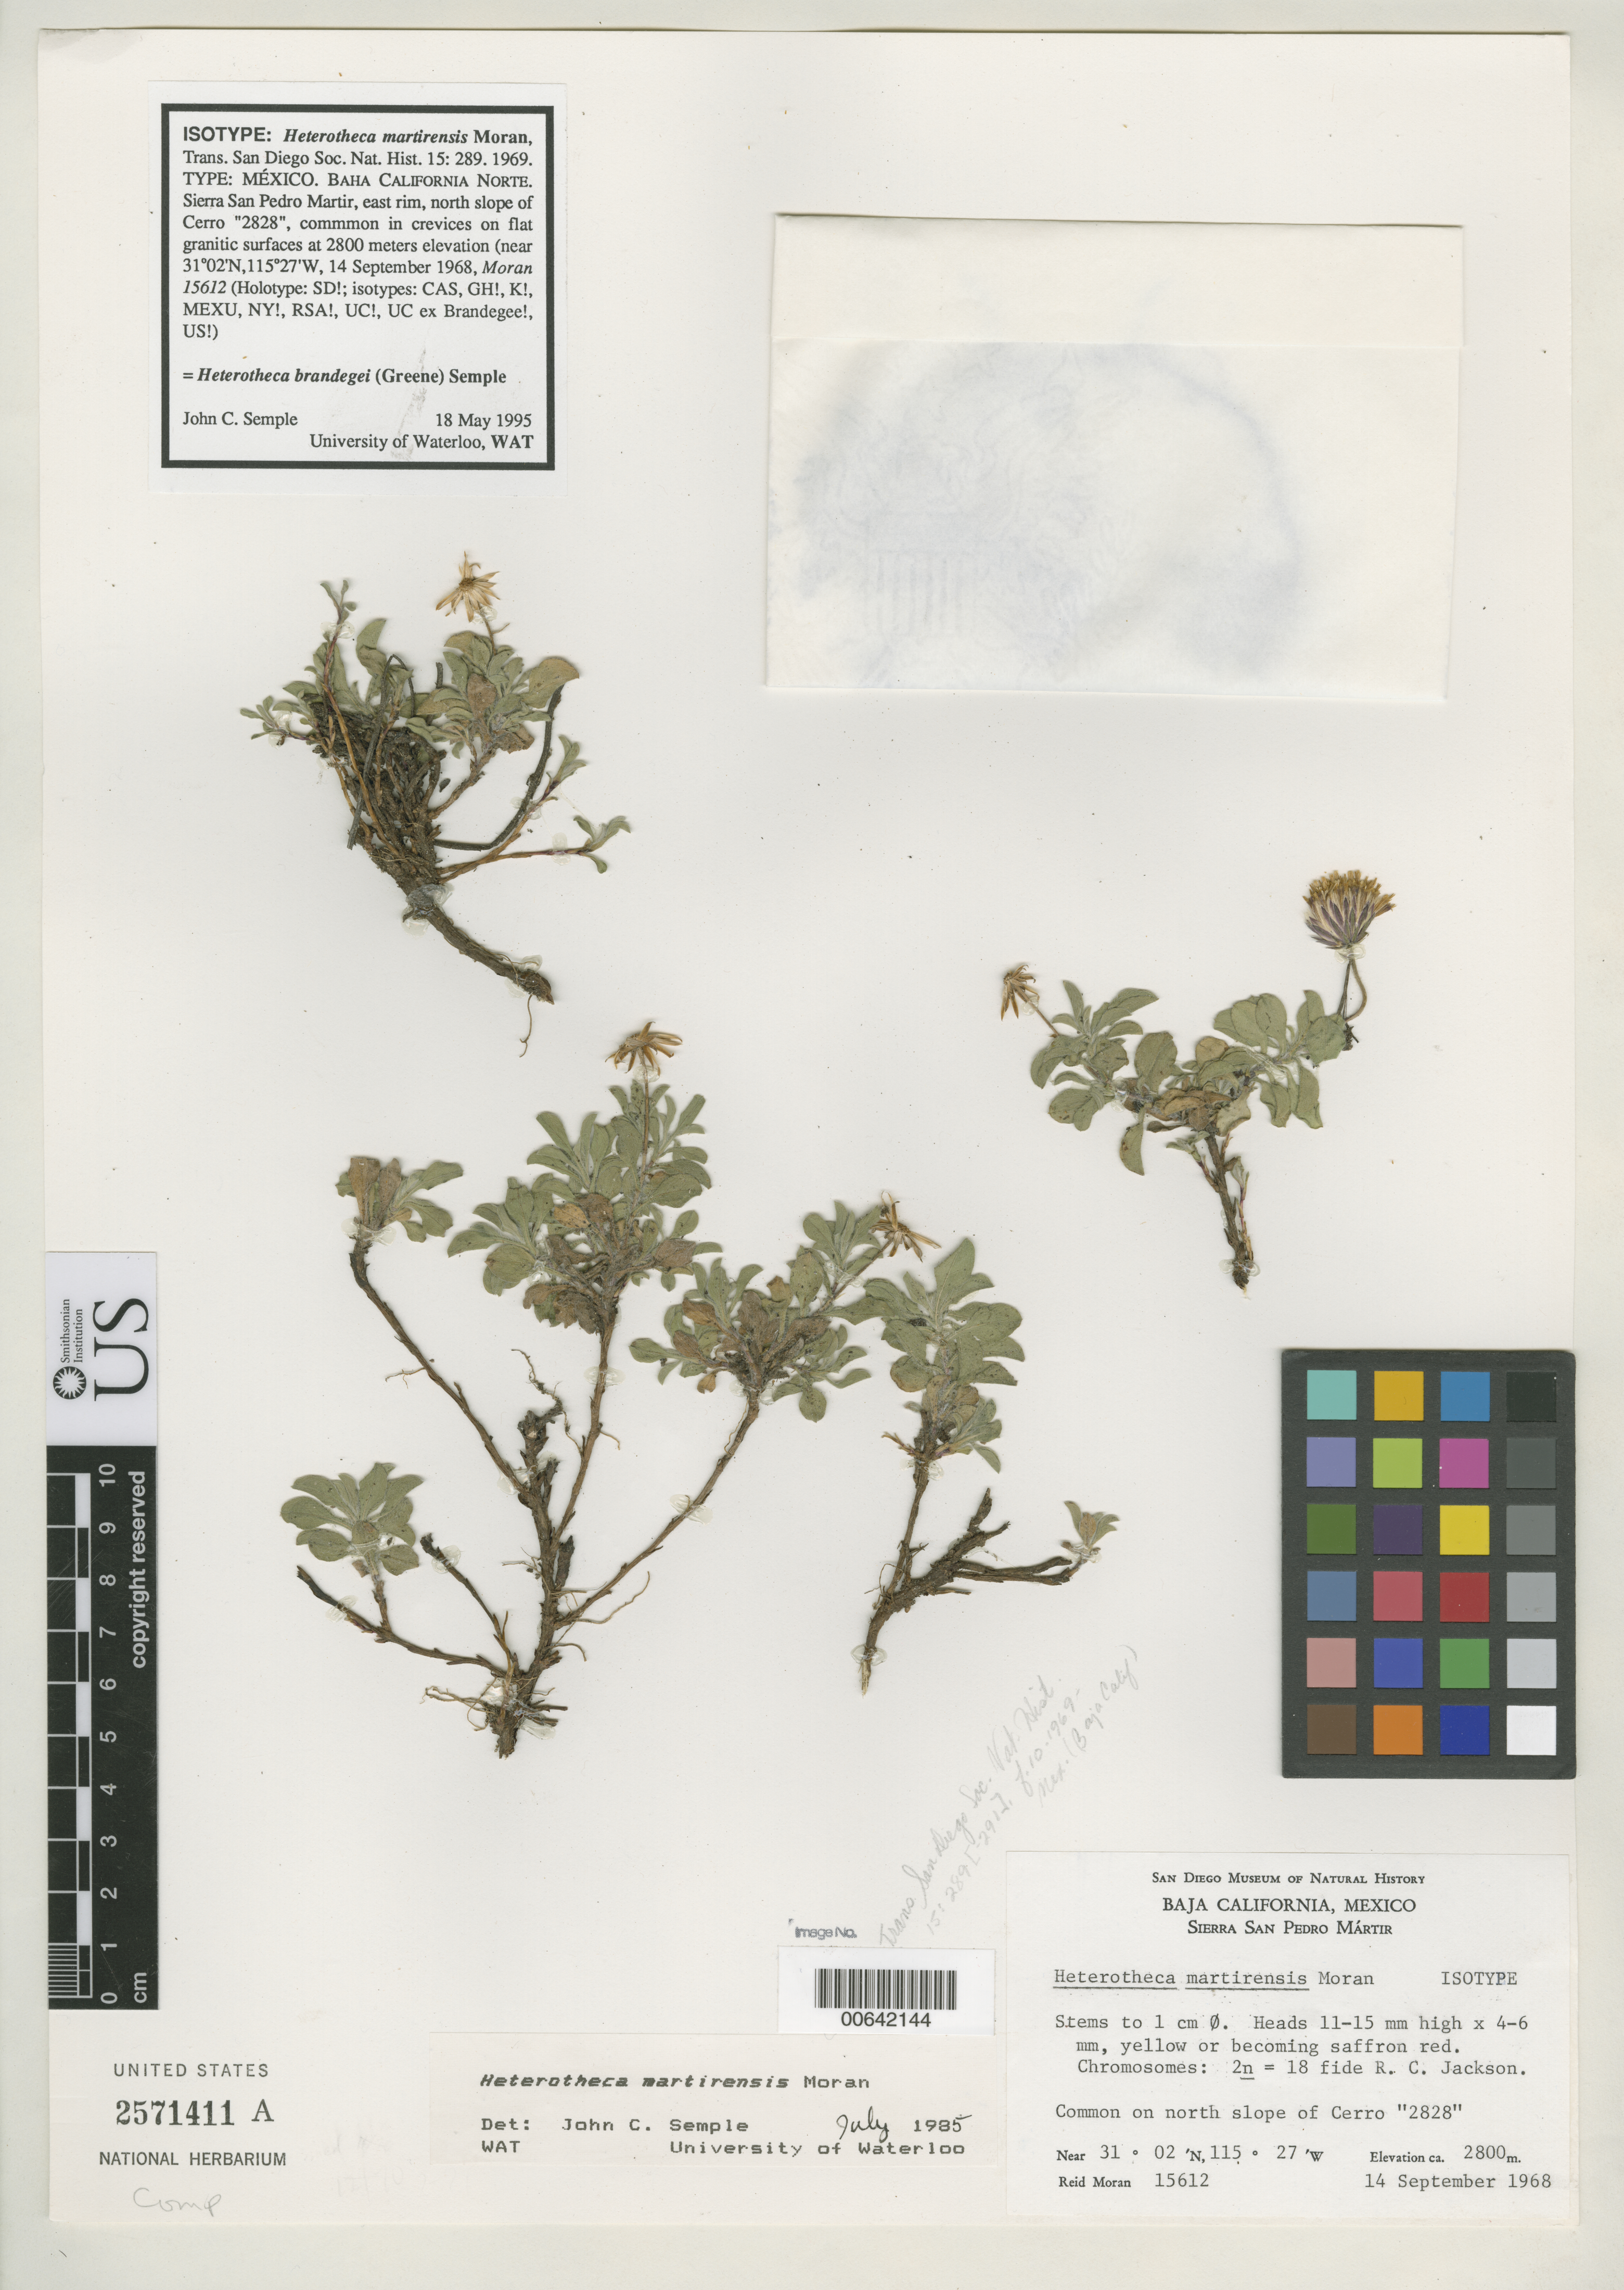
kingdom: Plantae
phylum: Tracheophyta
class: Magnoliopsida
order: Asterales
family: Asteraceae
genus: Heterotheca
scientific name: Heterotheca martirensis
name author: Moran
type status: Isotype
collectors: R. V. Moran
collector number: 15612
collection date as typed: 14 Sep 1968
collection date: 1968-09-14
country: Mexico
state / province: Baja California Norte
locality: N slope of Cerro "28828", Sierra San Pedro Matir.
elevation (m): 2800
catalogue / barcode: US 2571411A